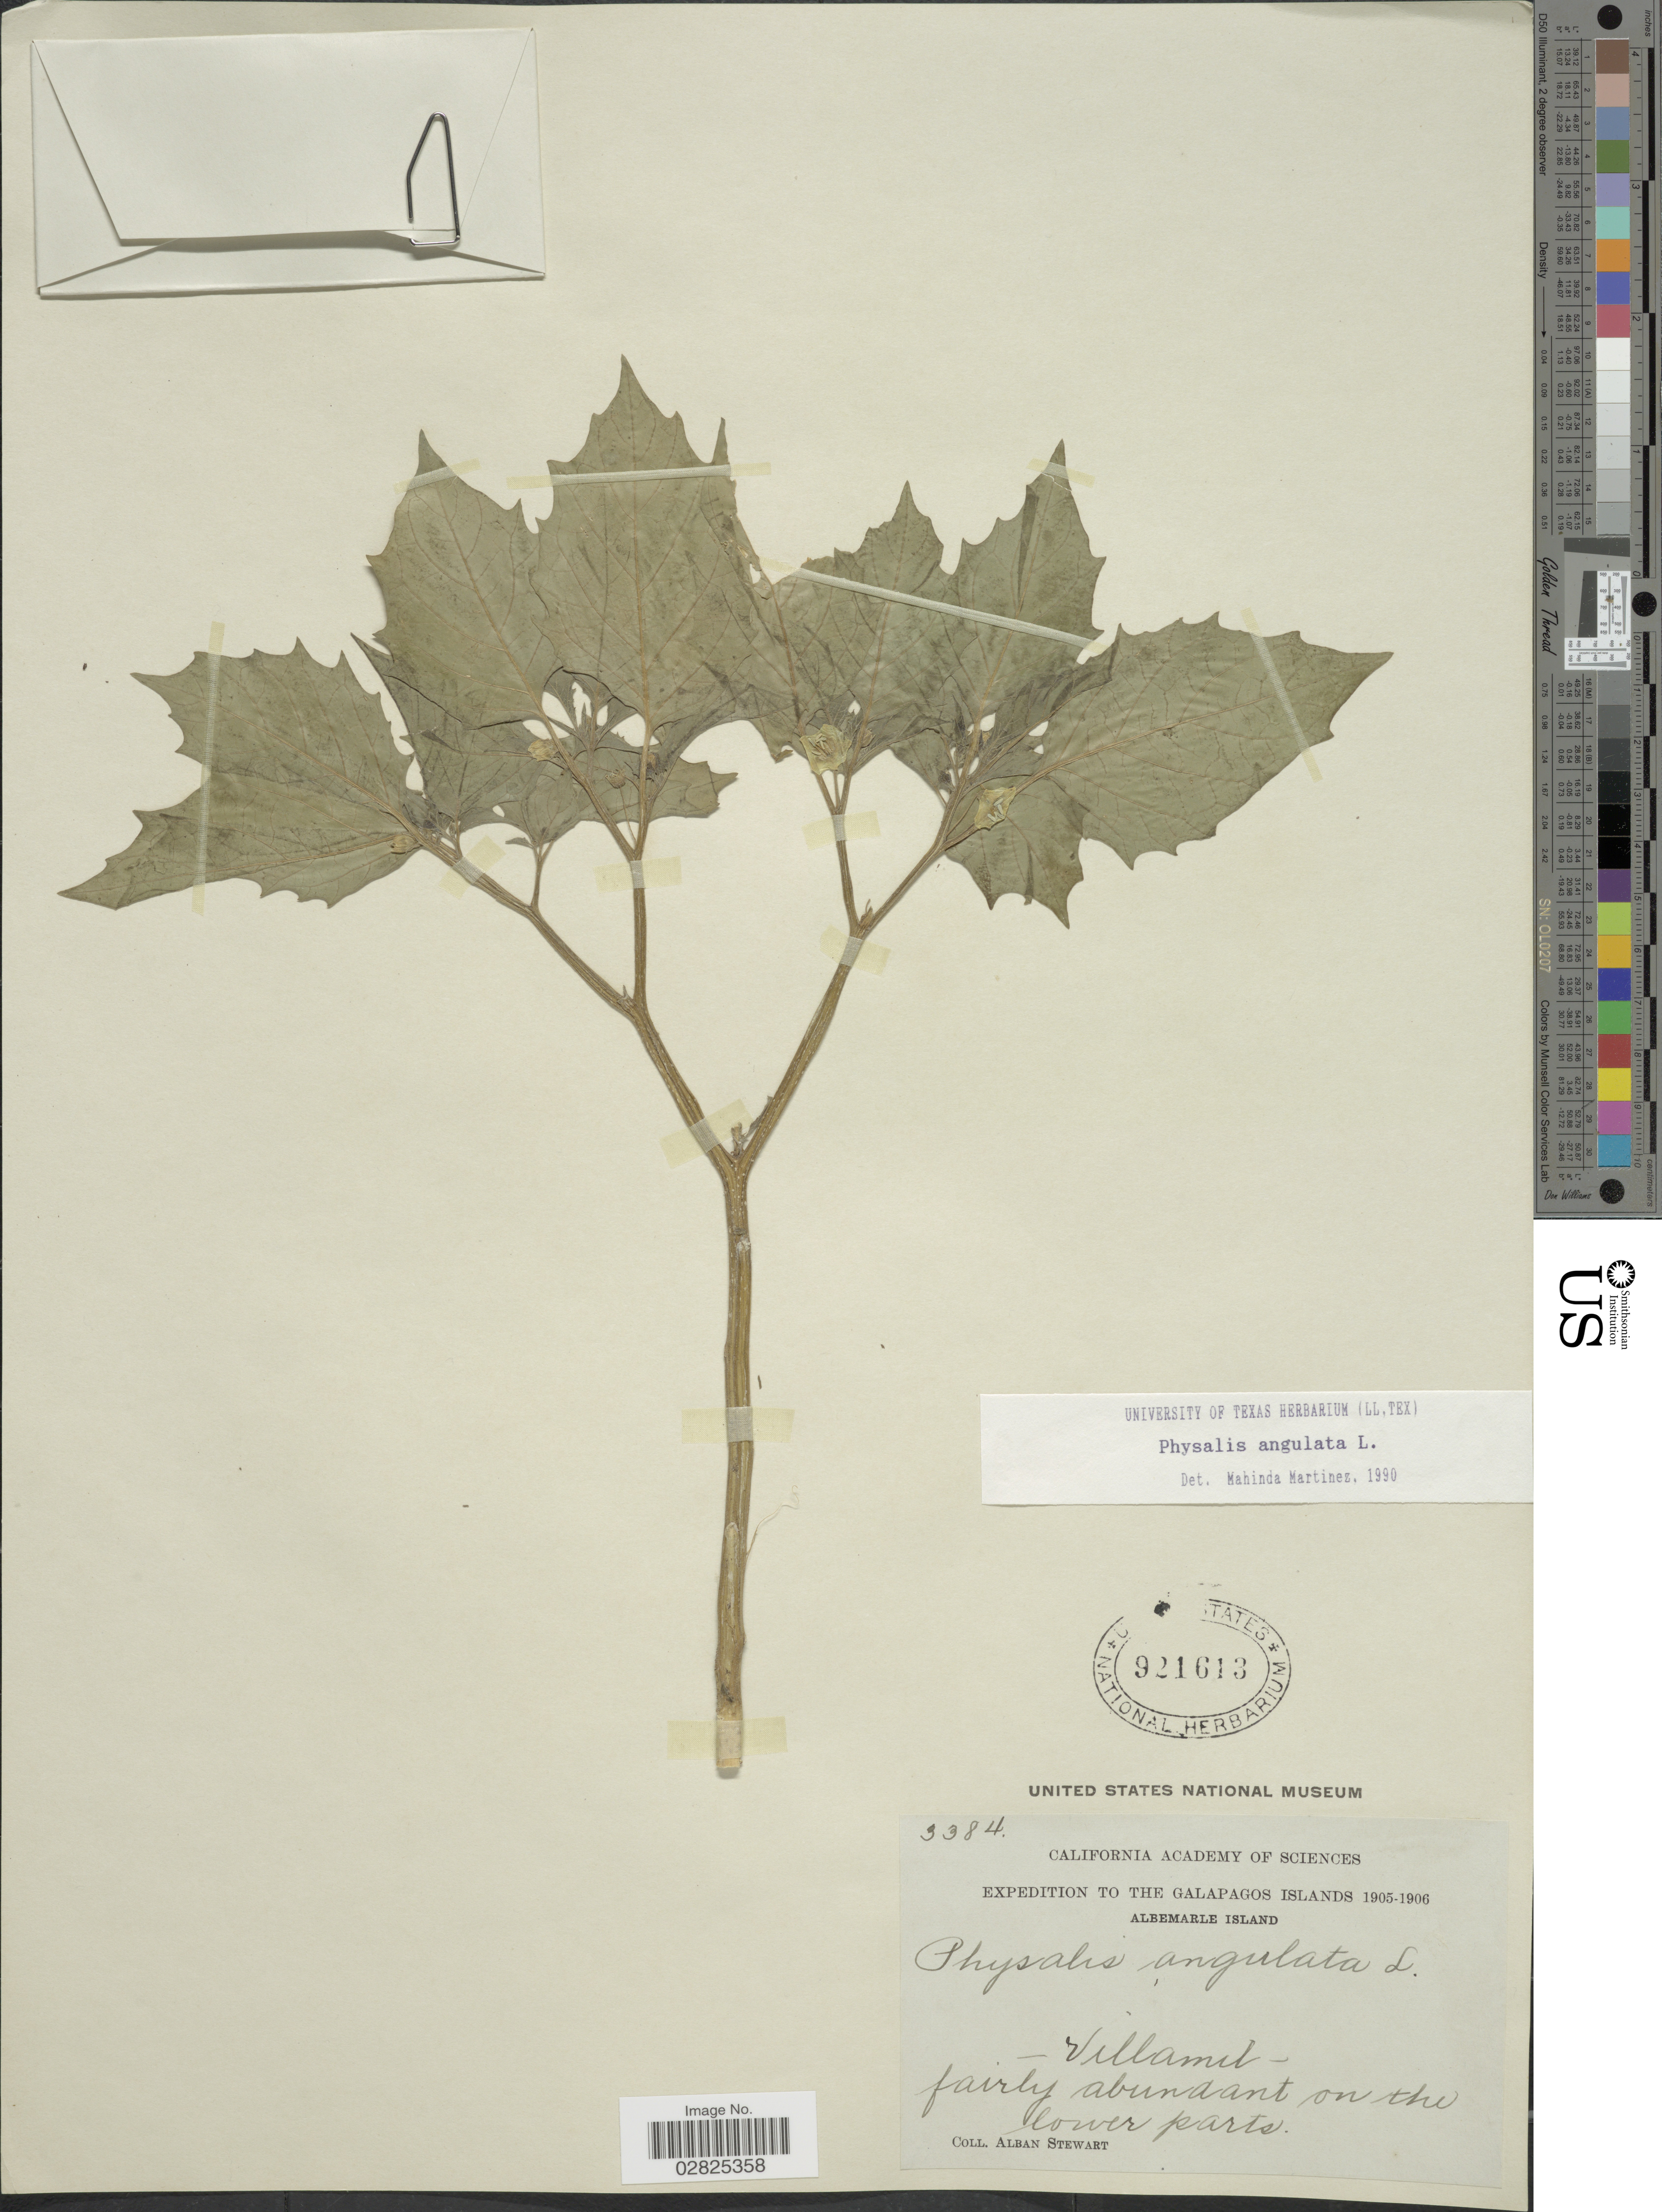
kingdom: Plantae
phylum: Tracheophyta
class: Magnoliopsida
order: Solanales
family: Solanaceae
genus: Physalis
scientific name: Physalis angulata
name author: L.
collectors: A. Stewart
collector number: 3384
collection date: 1905/1906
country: Ecuador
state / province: Colón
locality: The Galapagos Islands, Albemarle Island, Villamil.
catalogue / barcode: US 921613